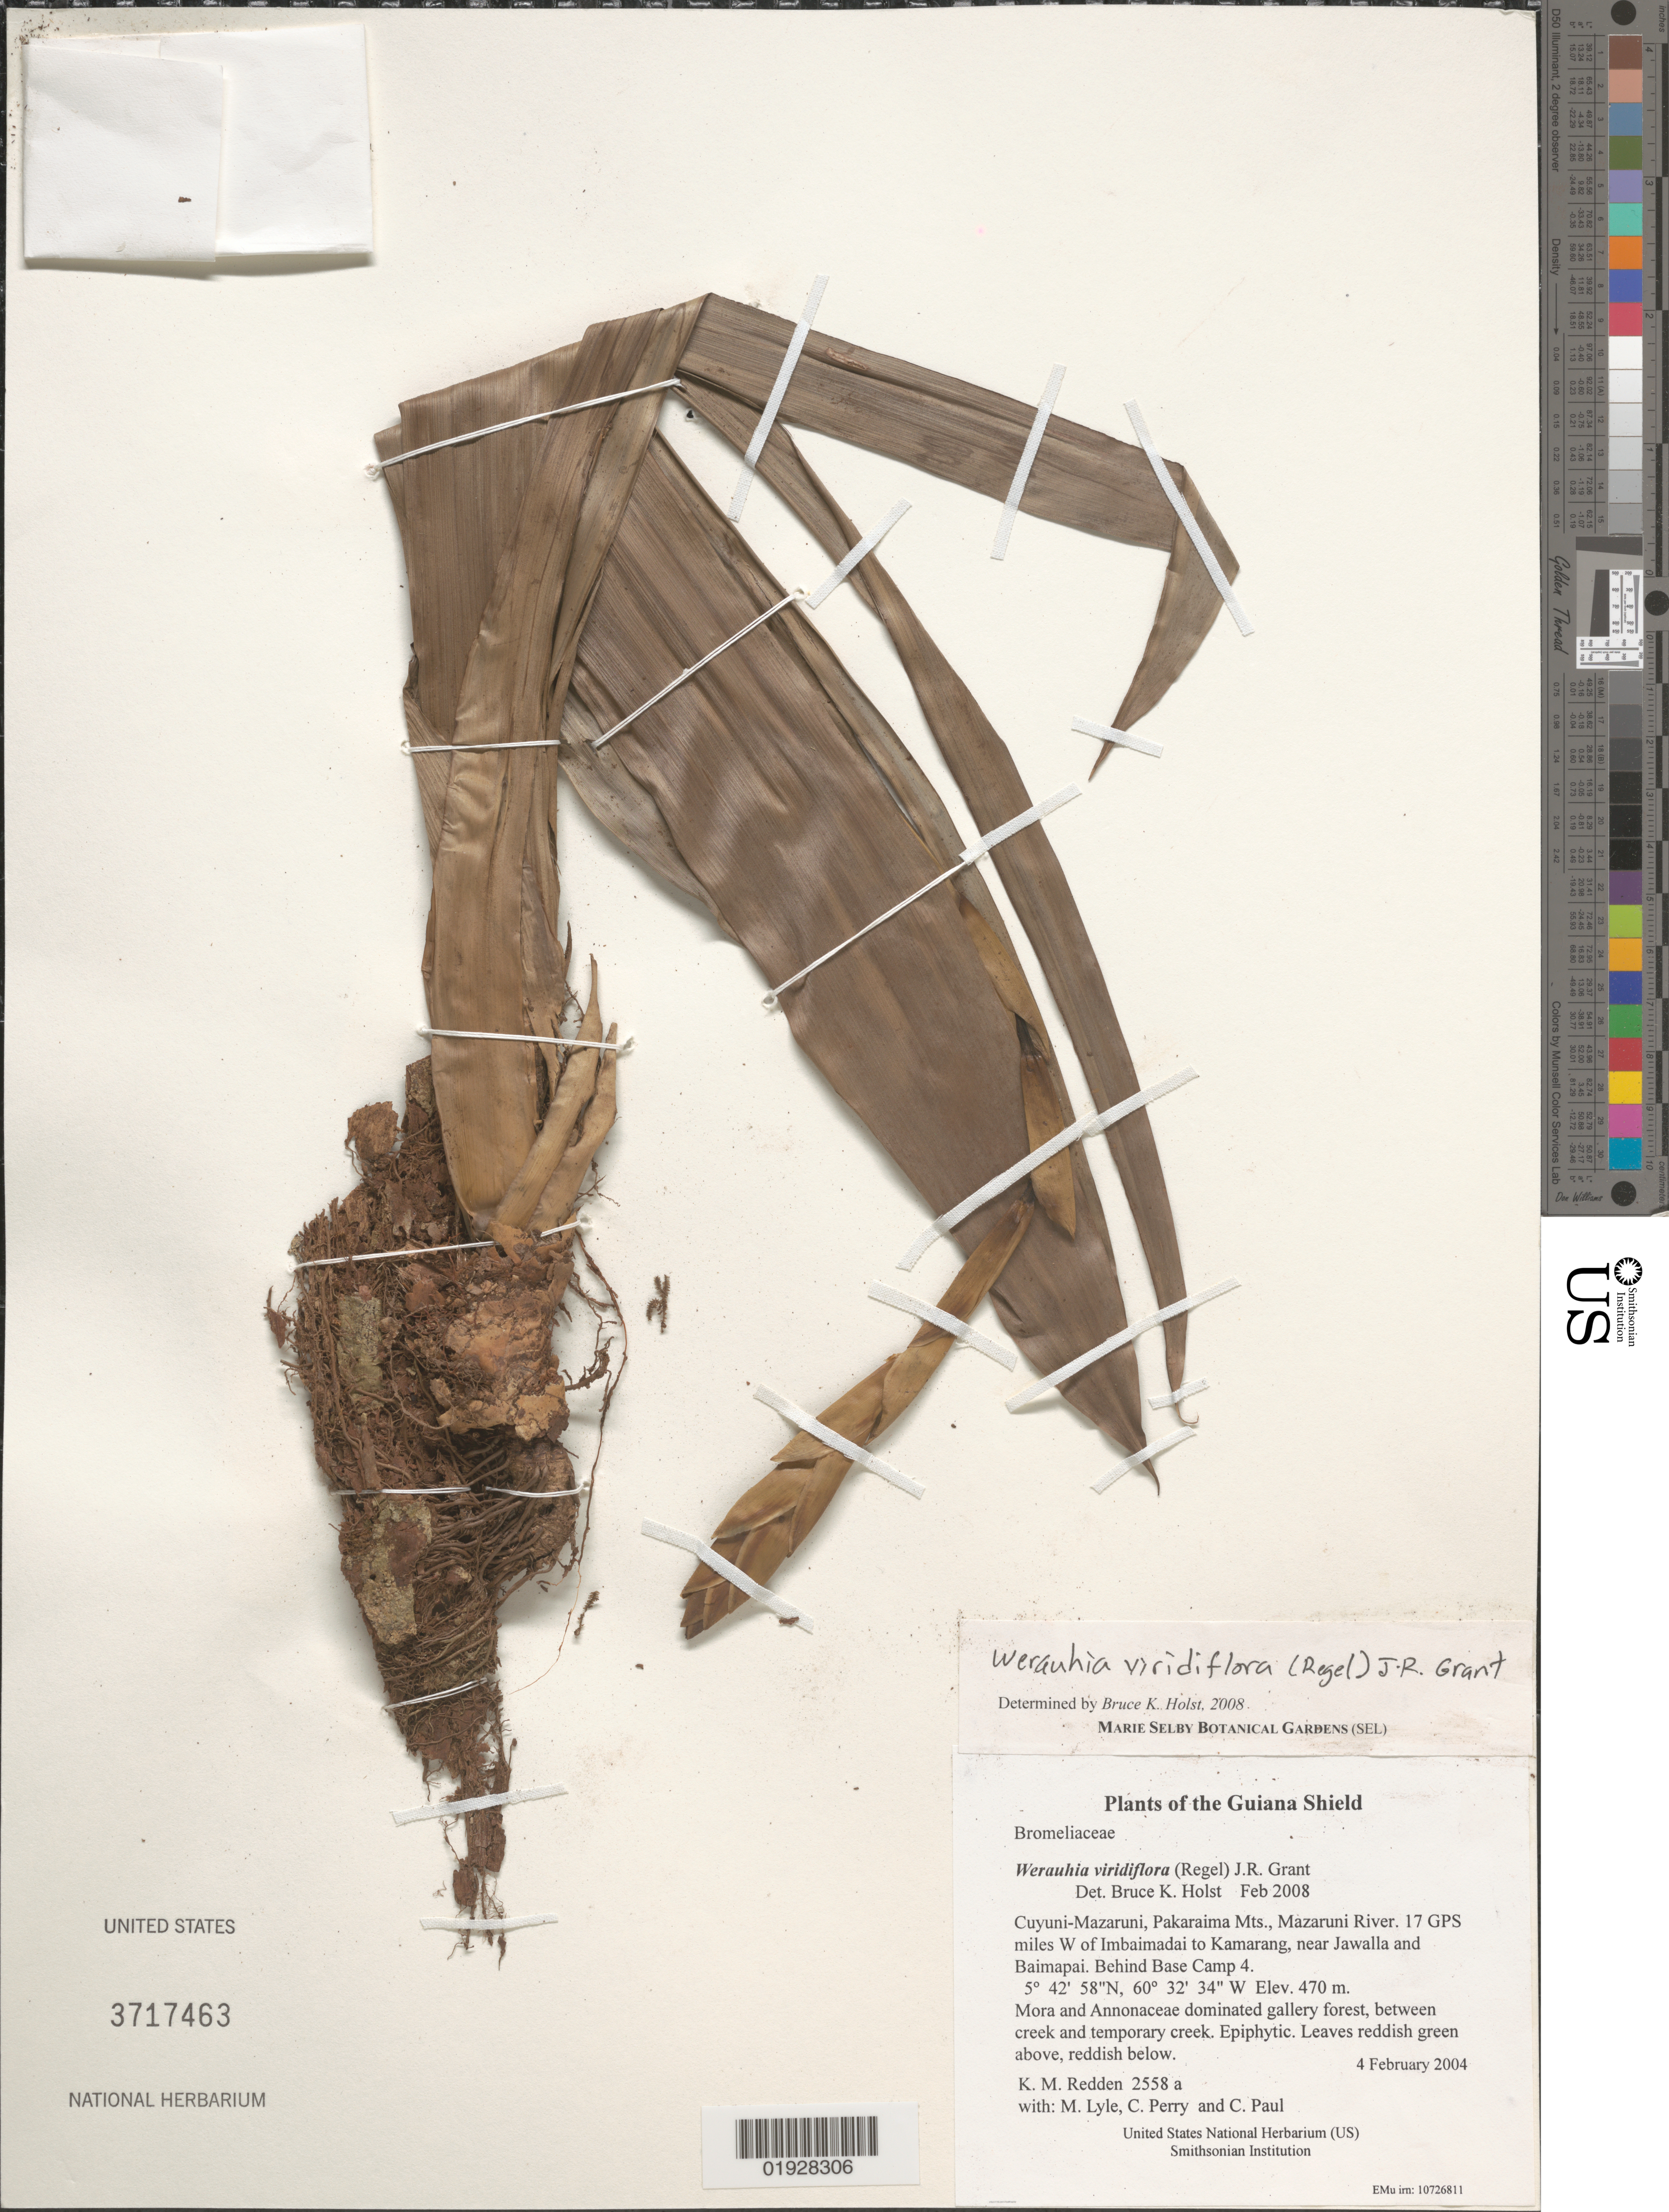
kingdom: Plantae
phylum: Tracheophyta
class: Liliopsida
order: Poales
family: Bromeliaceae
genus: Werauhia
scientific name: Werauhia viridiflora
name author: (Regel) J.R. Grant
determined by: Holst, Bruce K.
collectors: K. M. Redden, M. Lyle, C. Perry & C. Paul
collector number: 2558 a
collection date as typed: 4 February 2004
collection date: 2004-02-04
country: Guyana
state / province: Cuyuni-Mazaruni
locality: Pakaraima Mts., Mazaruni River. 17 GPS miles W of Imbaimadai to Kamarang, near Jawalla and Baimapai. Behind Base Camp 4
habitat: Mora and Annonaceae dominated gallery forest, between creek and temporary creek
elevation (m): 470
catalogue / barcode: US 3717463